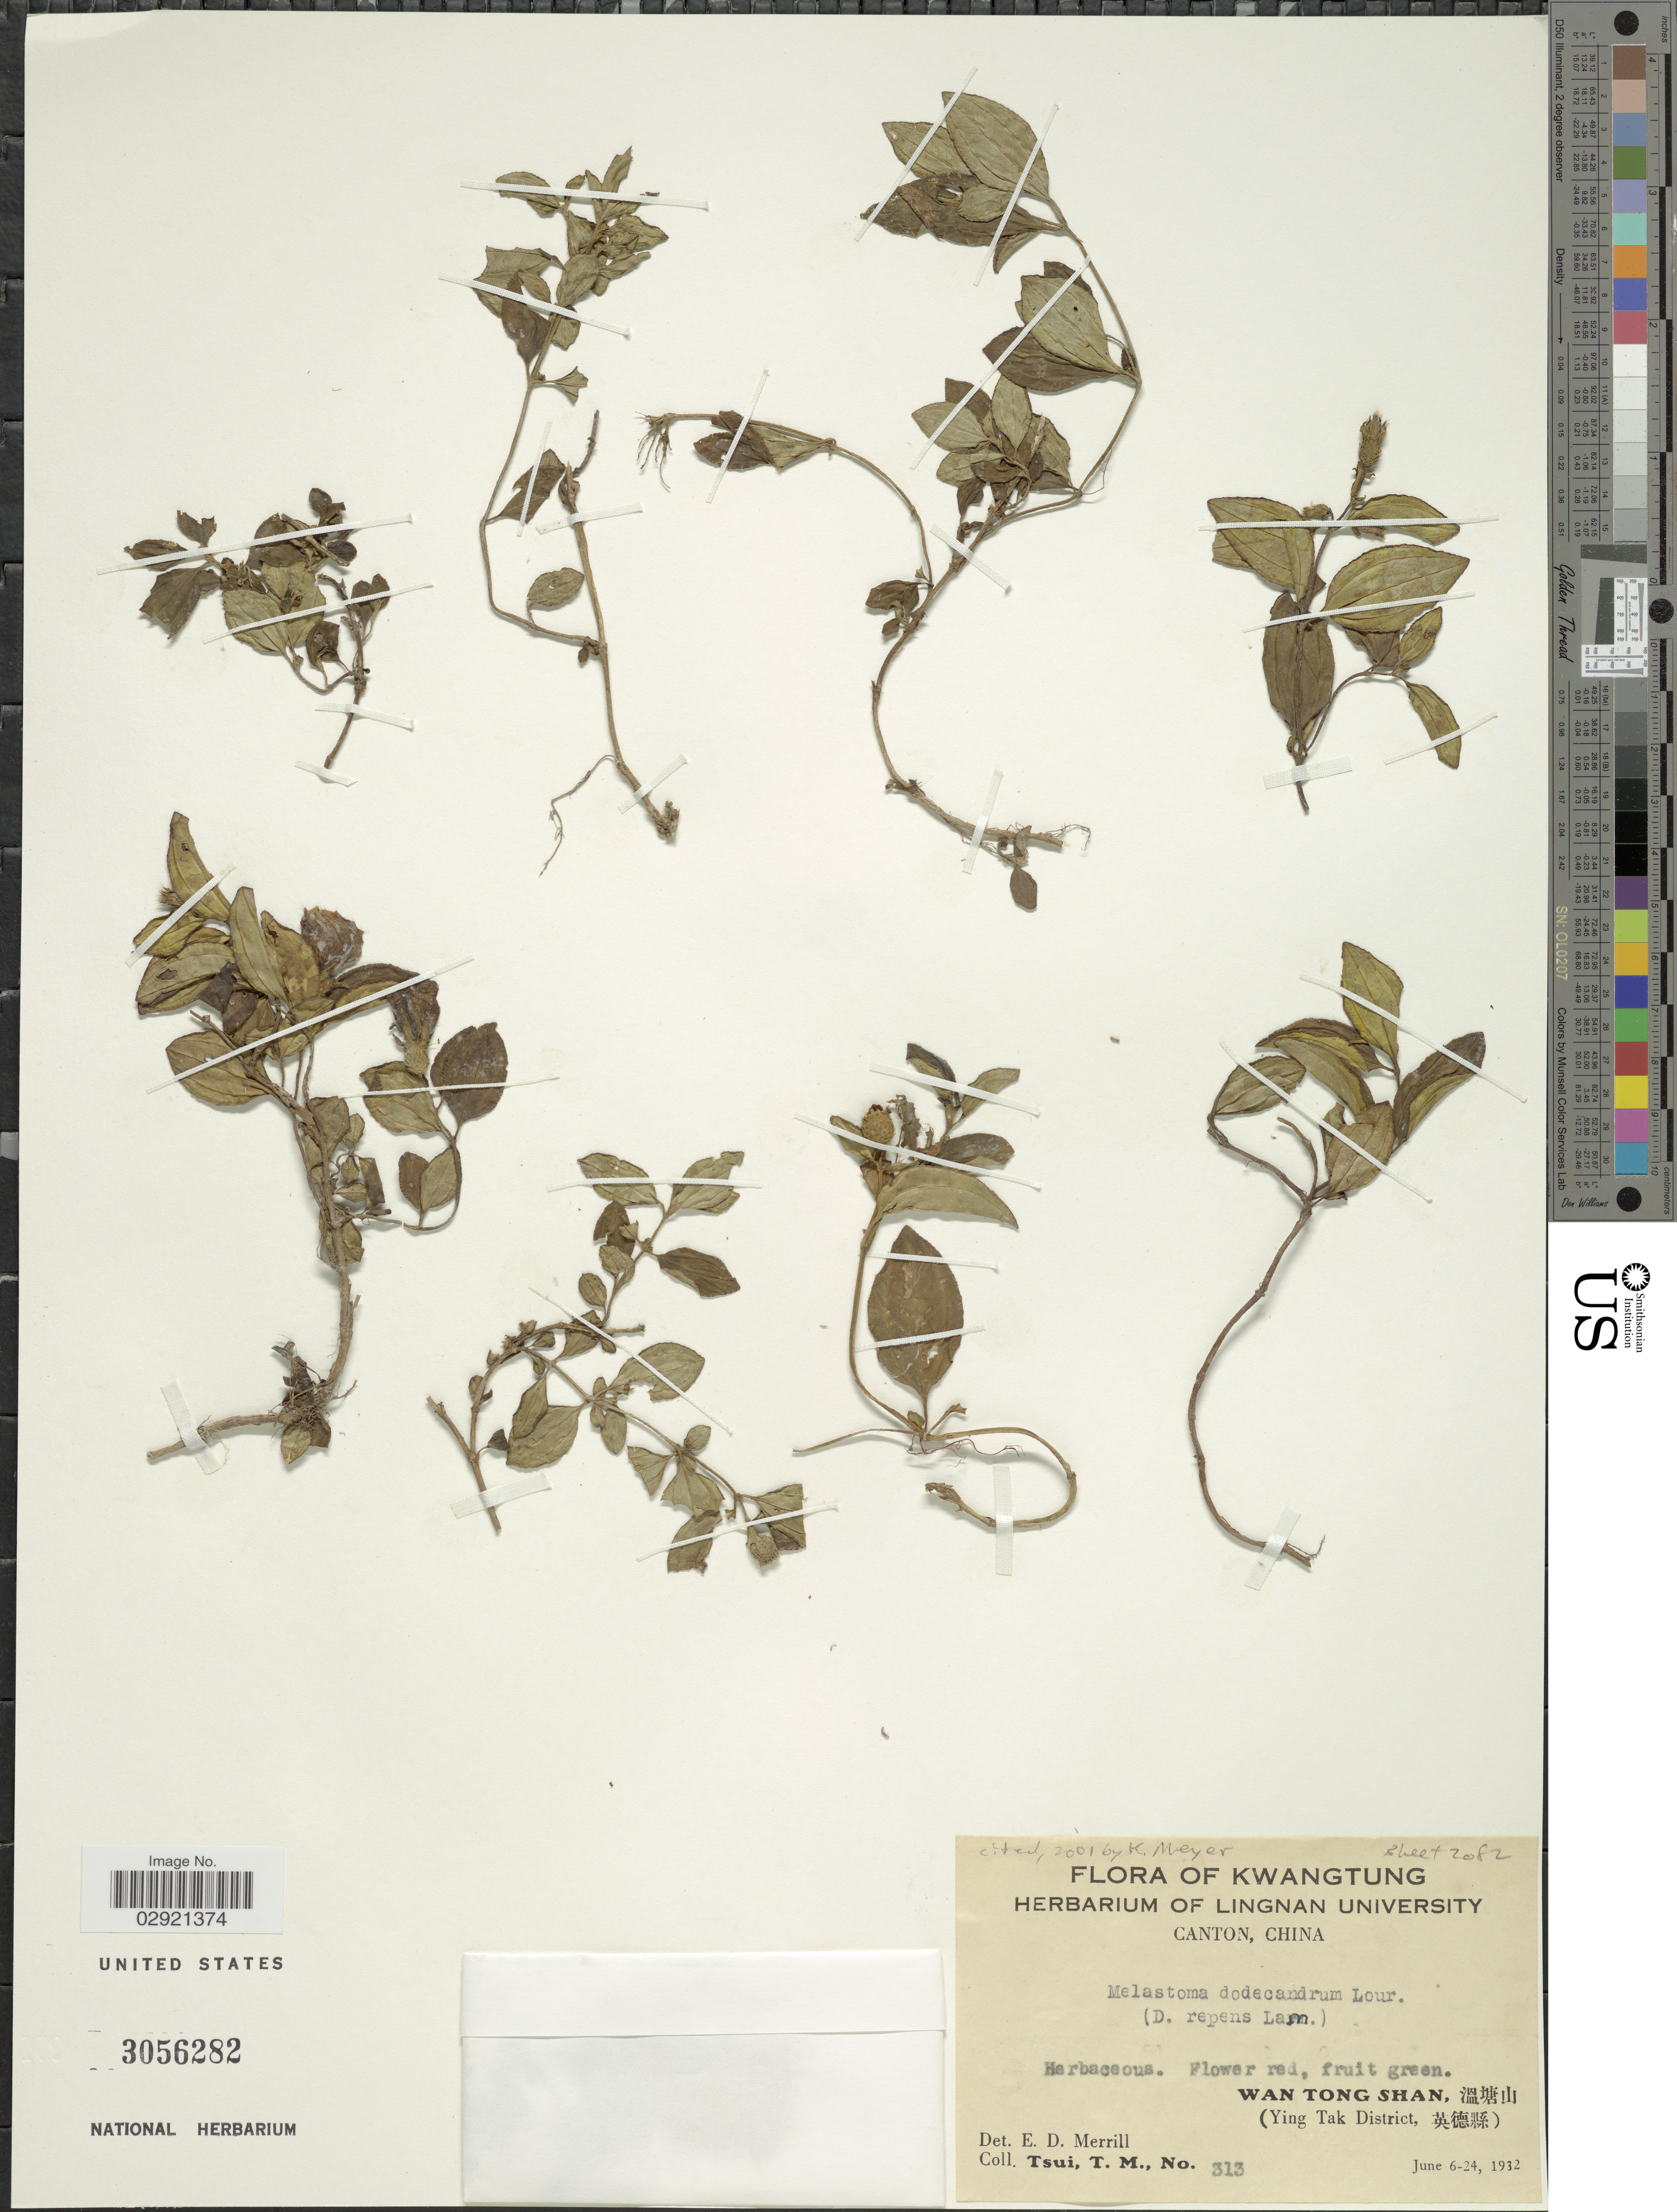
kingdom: Plantae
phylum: Tracheophyta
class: Magnoliopsida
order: Myrtales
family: Melastomataceae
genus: Melastoma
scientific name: Melastoma dodecandra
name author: Lour.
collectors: T. Tsui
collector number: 313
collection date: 1932-06-06/1932-06-24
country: China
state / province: Guangdong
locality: Kwatung.Wan Tong Shan, (Ying Tak District.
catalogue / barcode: US 3056282